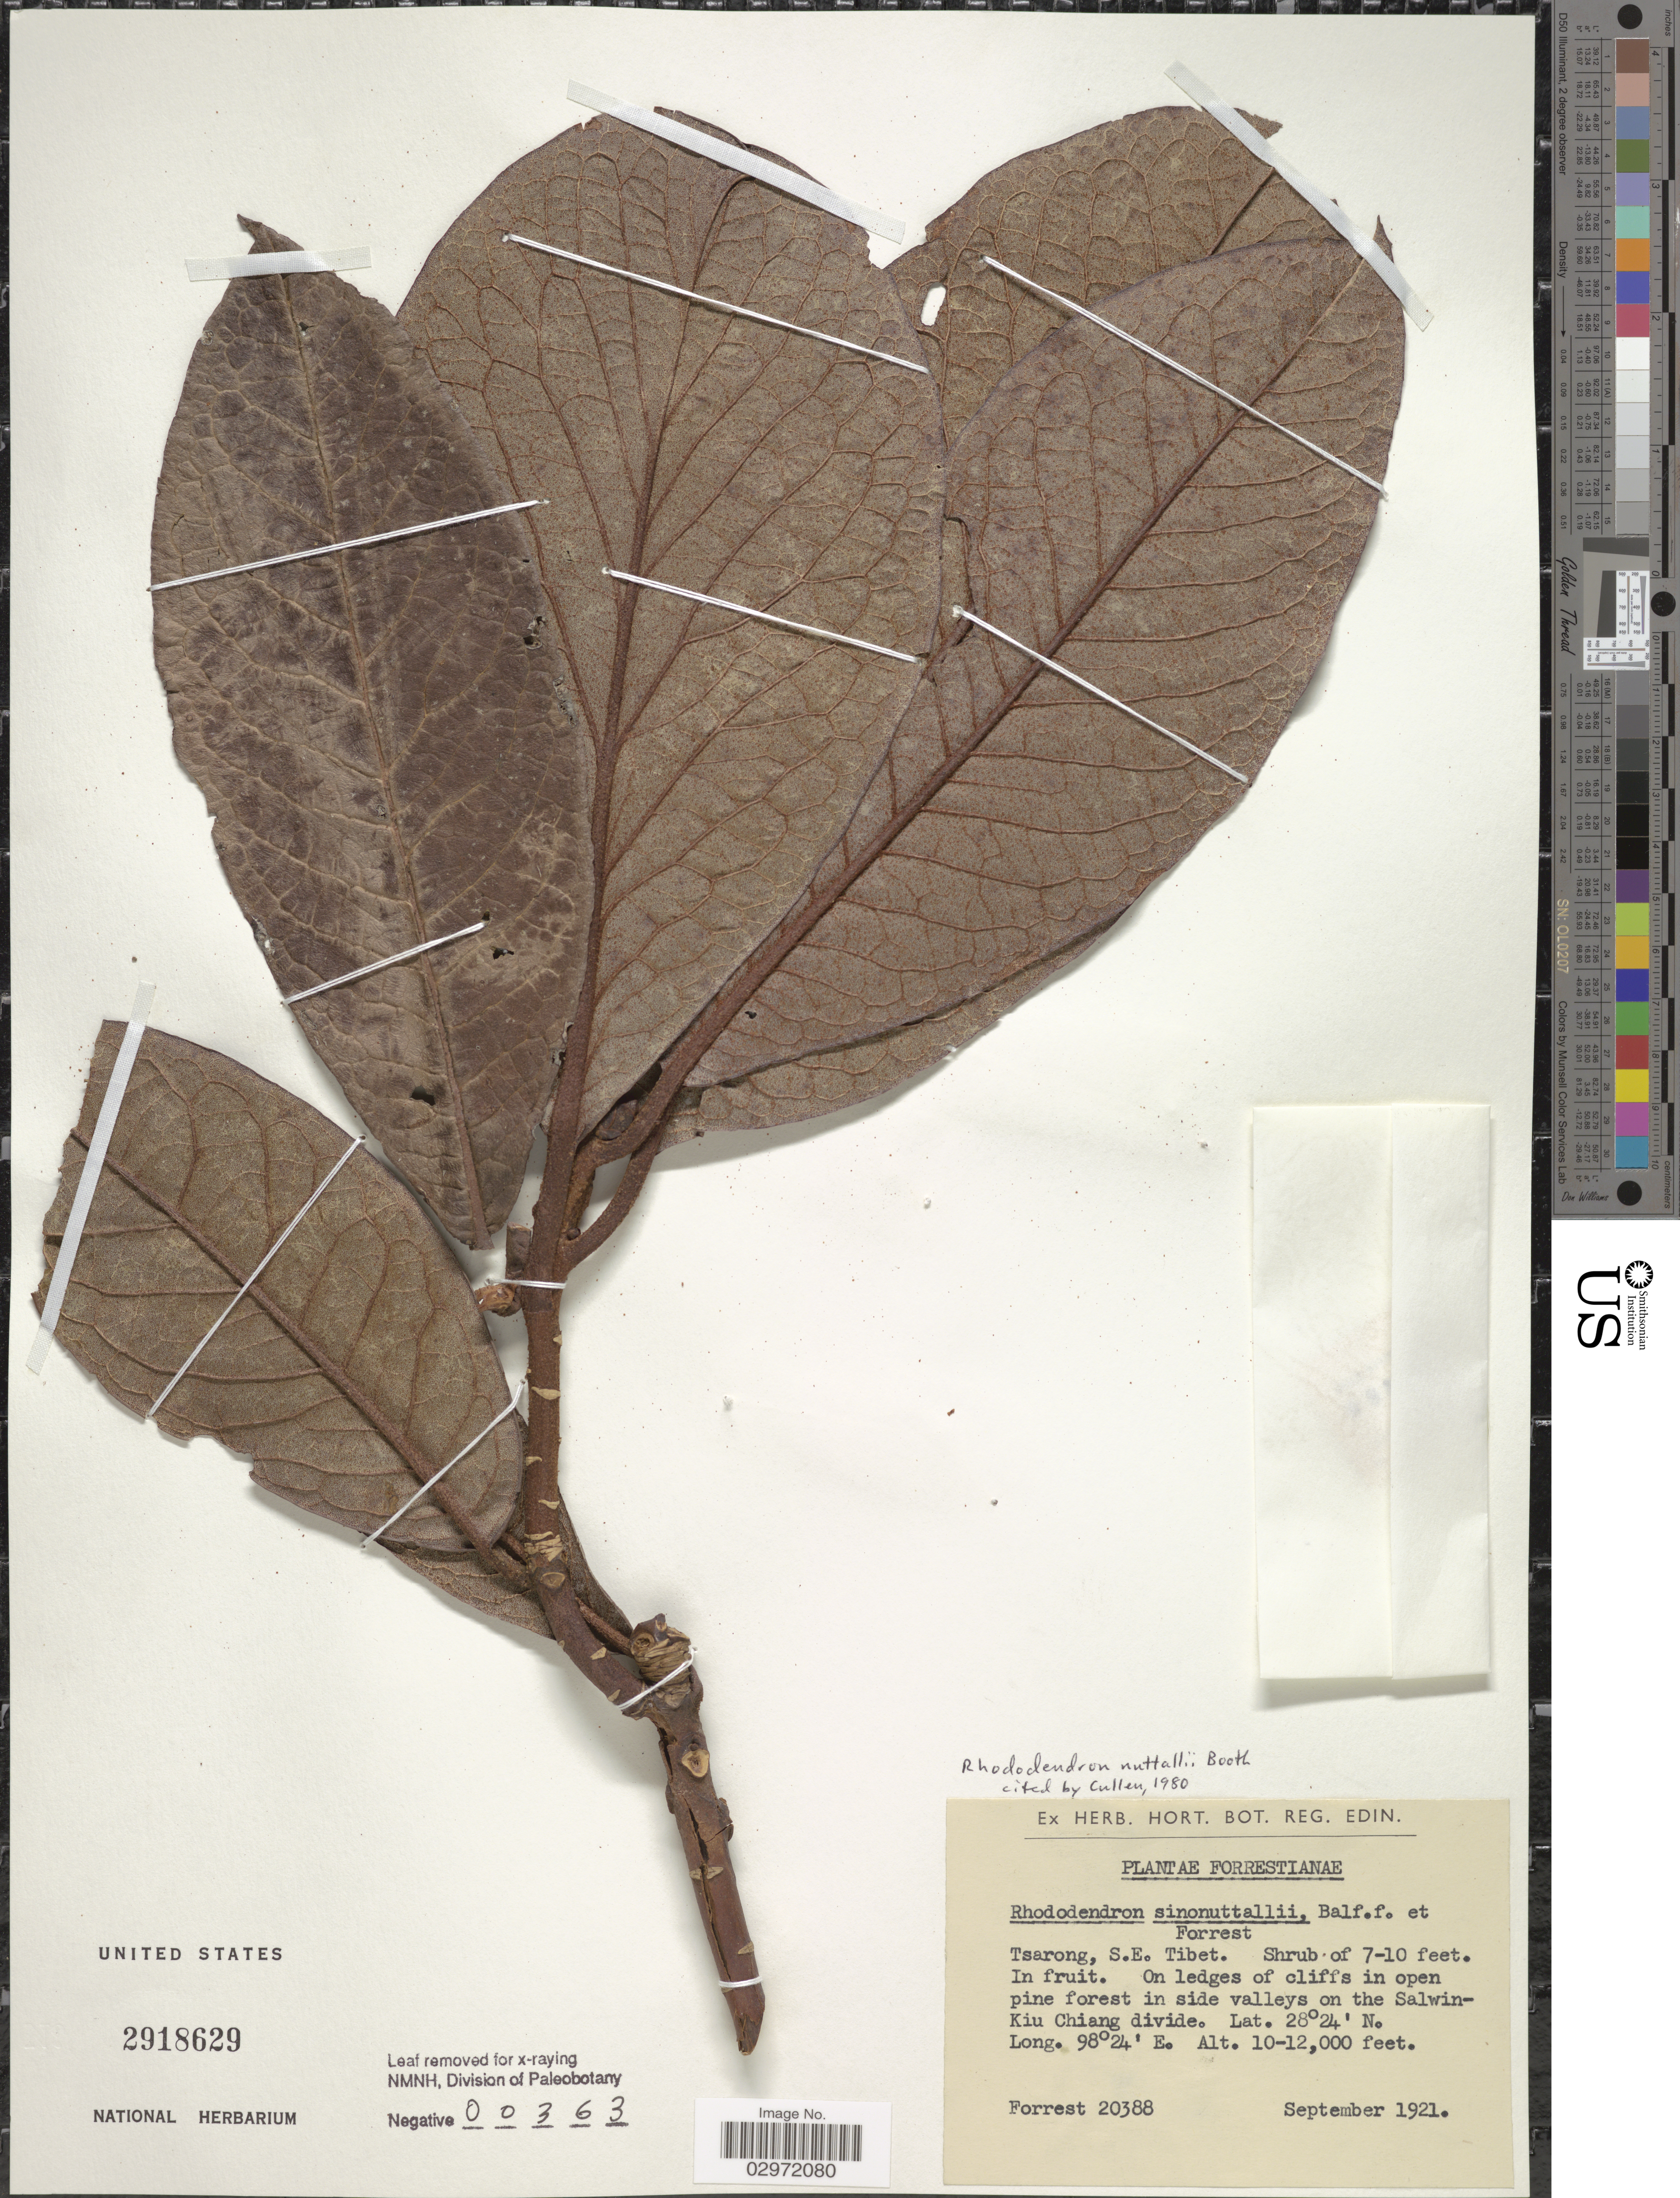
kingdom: Plantae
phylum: Tracheophyta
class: Magnoliopsida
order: Ericales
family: Ericaceae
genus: Rhododendron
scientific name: Rhododendron nuttallii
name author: Booth ex Nutt.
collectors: -. Forrest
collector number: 20388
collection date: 1921-09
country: China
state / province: Xizang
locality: Tsarong, S.E. Tibet. On ledges of cliffs in open pine forest in side valleys on the Salwin-Kiu Chiang divide.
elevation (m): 3048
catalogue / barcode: US 2918629